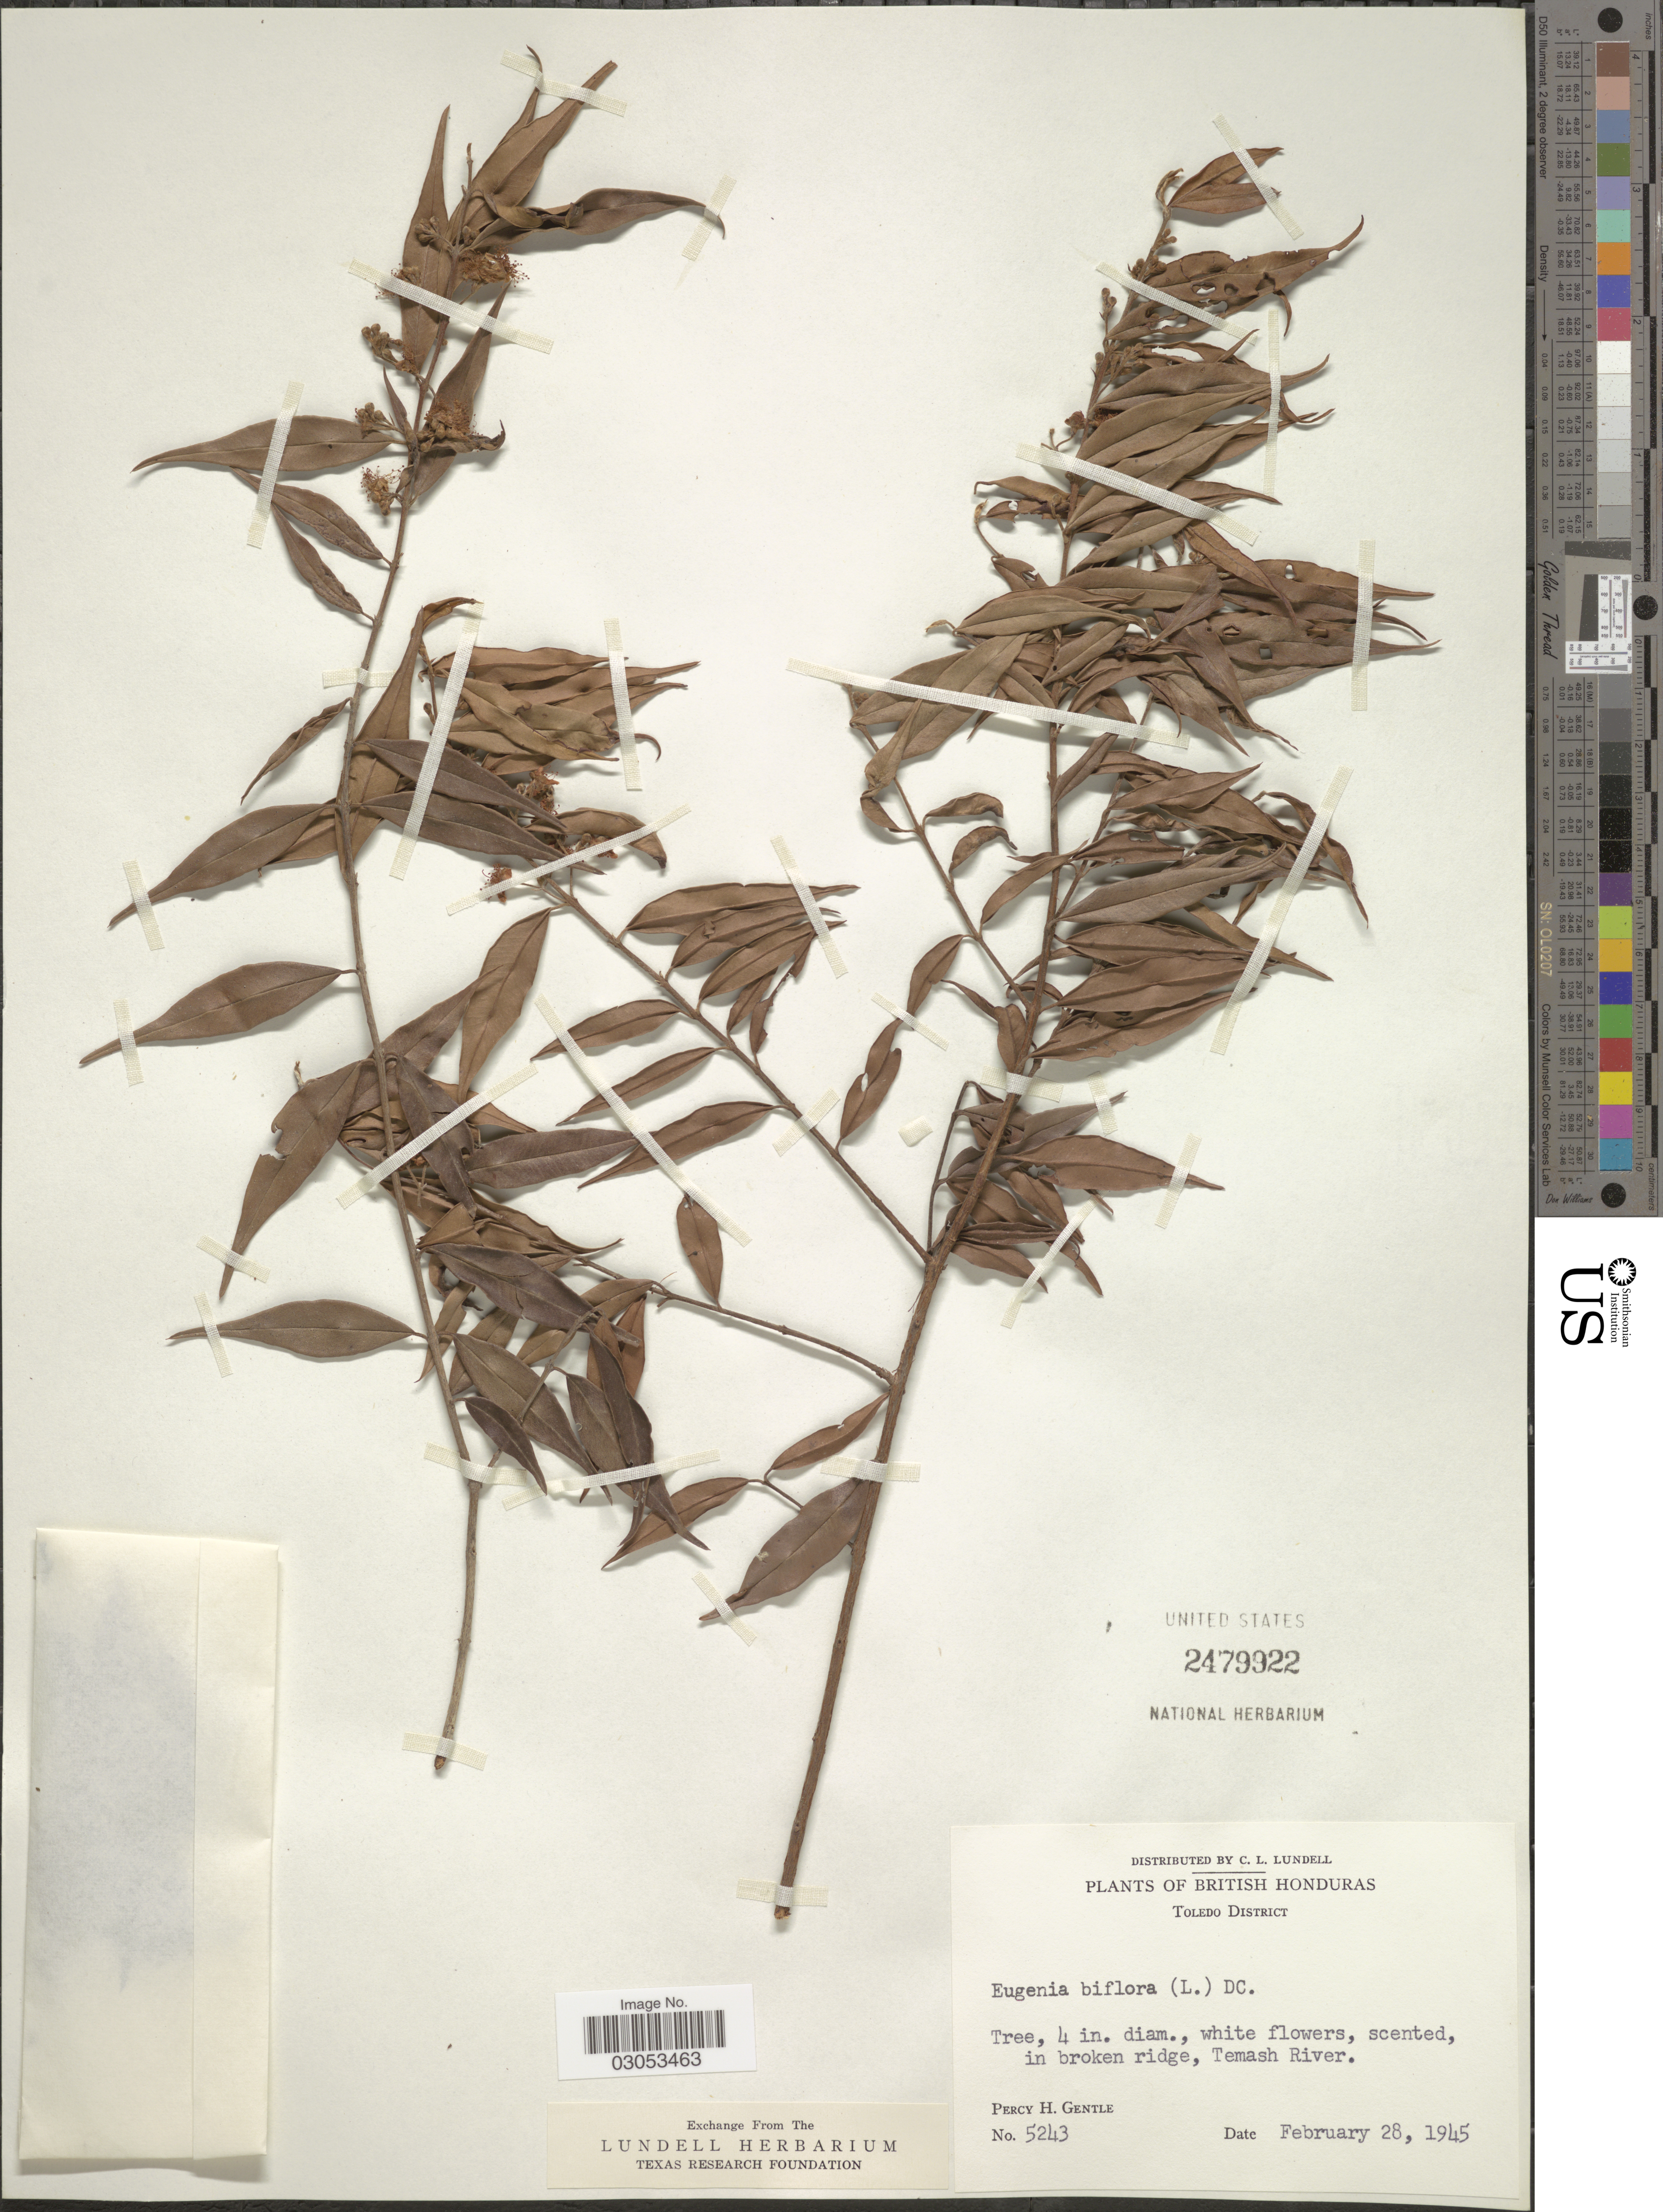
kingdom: Plantae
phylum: Tracheophyta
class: Magnoliopsida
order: Myrtales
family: Myrtaceae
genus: Eugenia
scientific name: Eugenia biflora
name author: (L.) DC.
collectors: P. H. Gentle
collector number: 5243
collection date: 1945-02-28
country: Belize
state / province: Toledo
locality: British Honduras. Toledo District. In broken ridge, Temash River.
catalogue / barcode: US 2479922